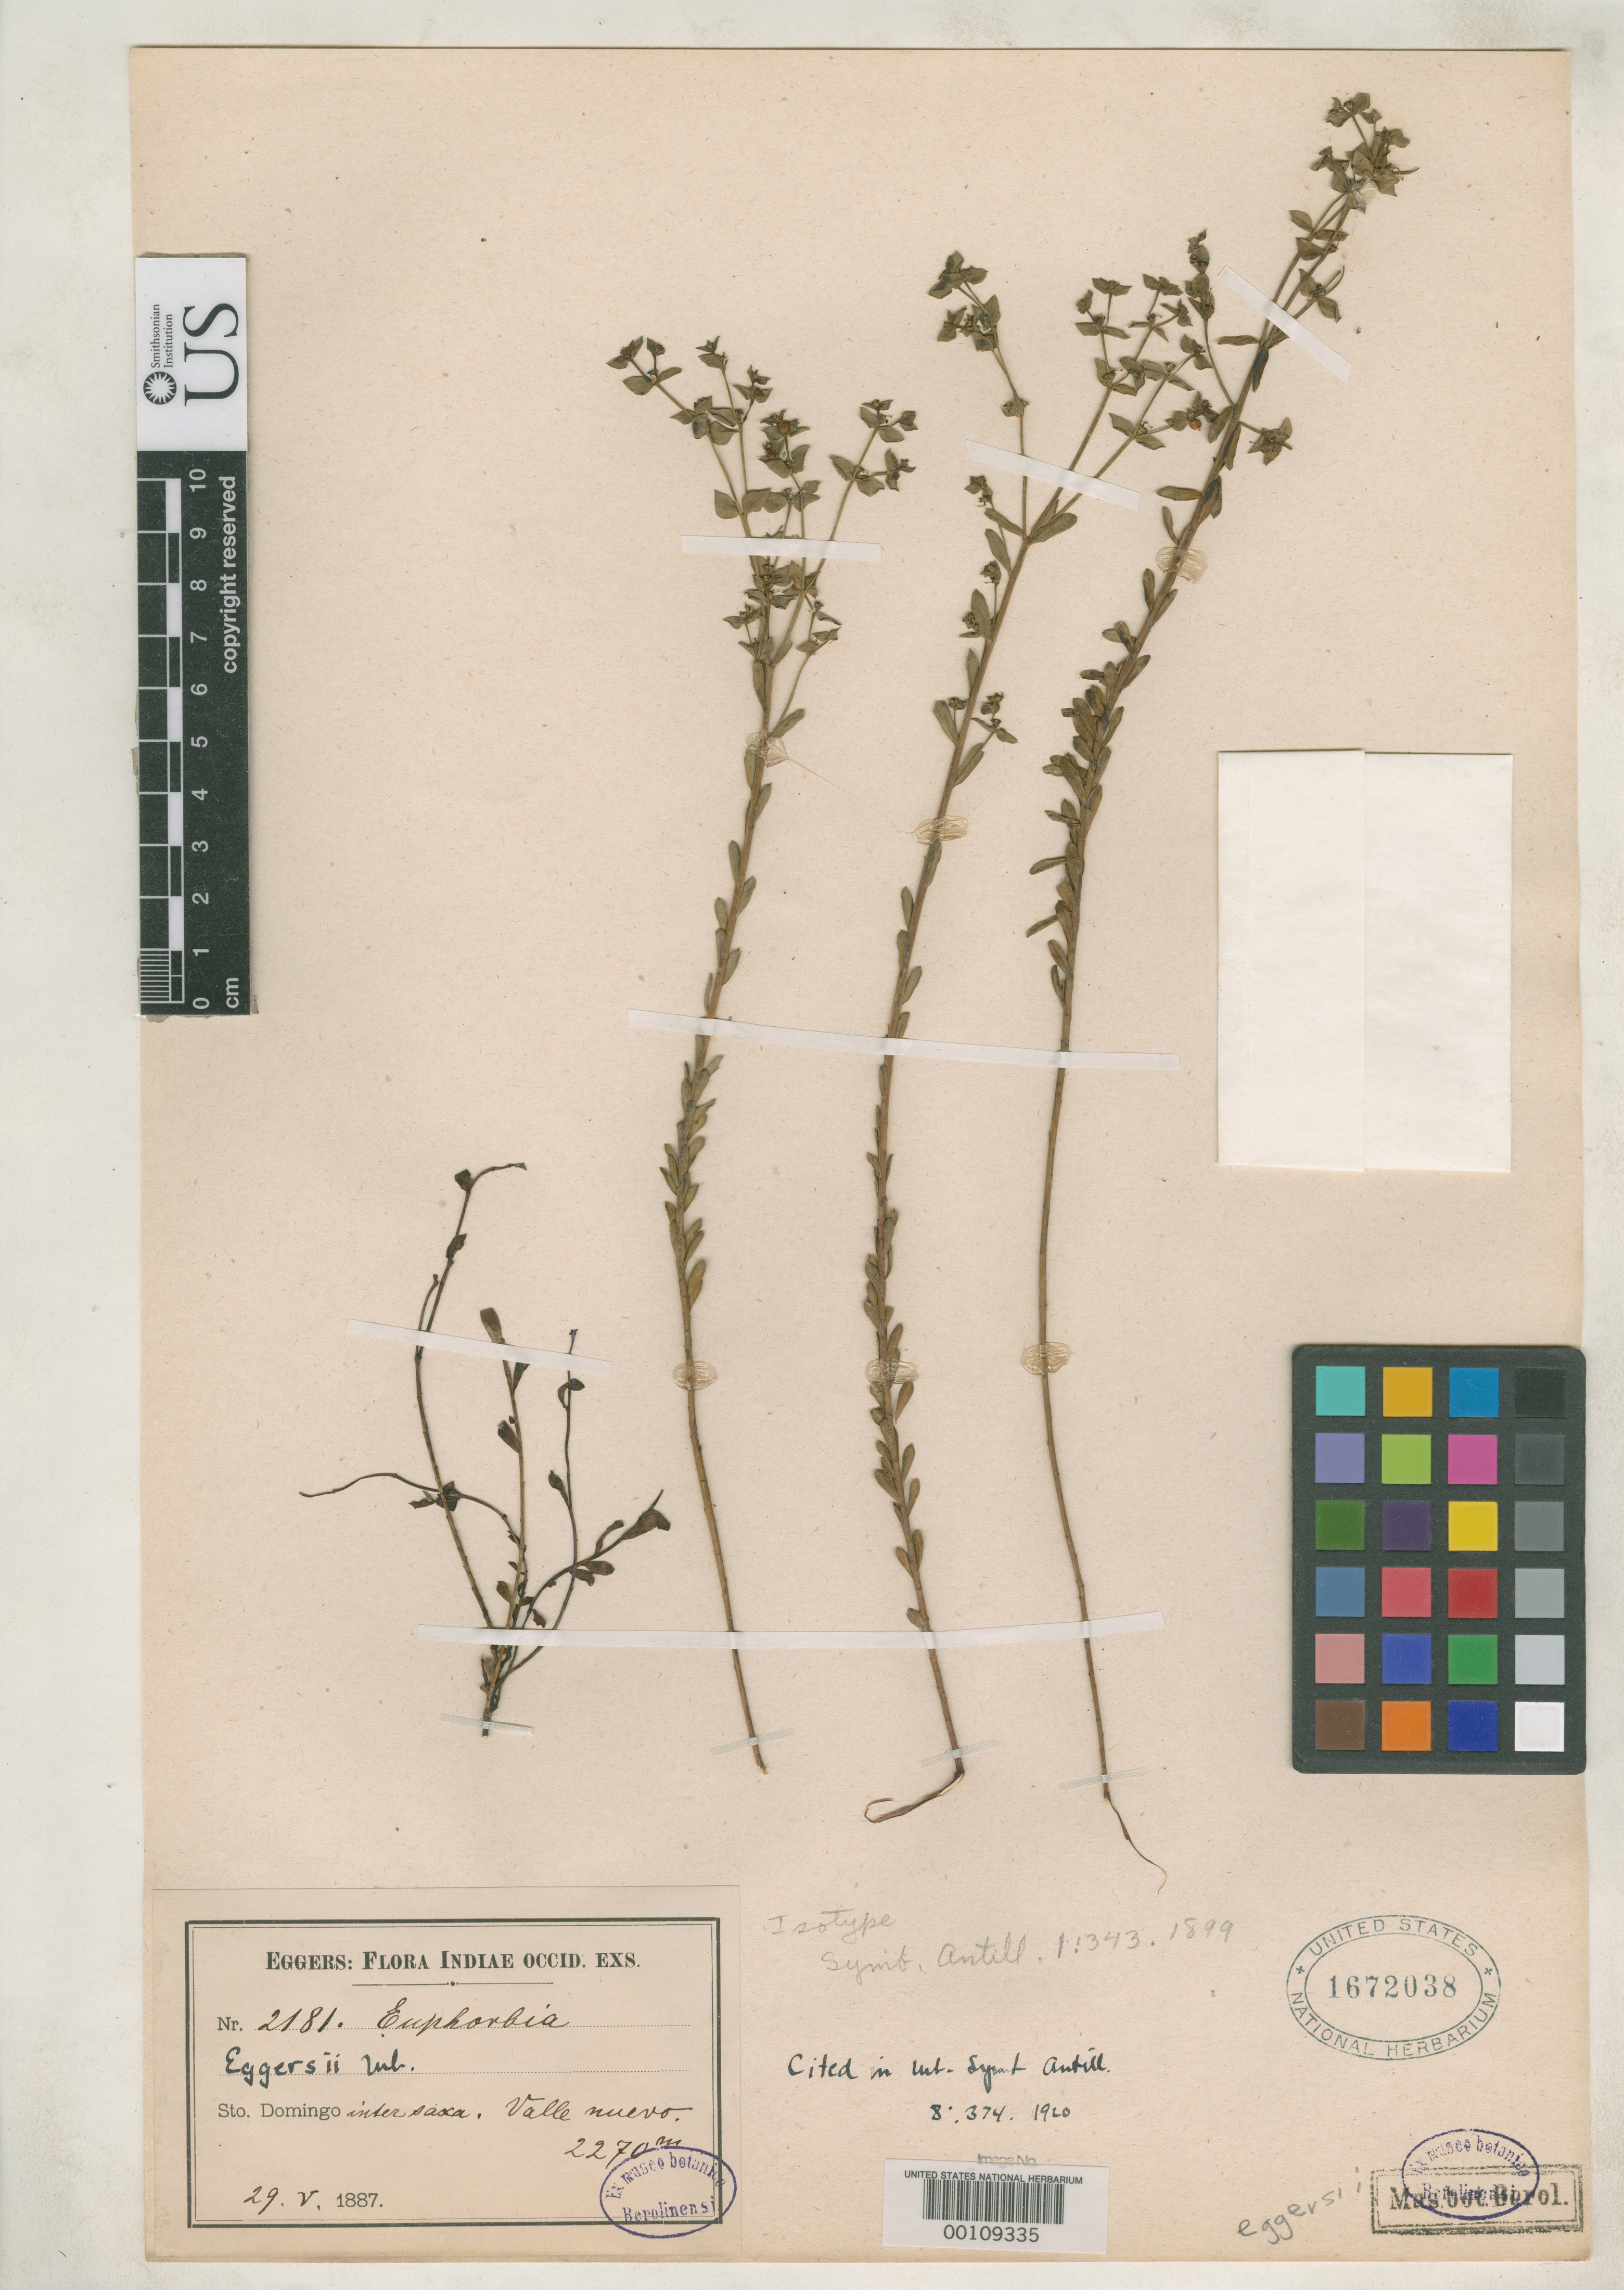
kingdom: Plantae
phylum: Tracheophyta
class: Magnoliopsida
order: Malpighiales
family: Euphorbiaceae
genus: Euphorbia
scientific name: Euphorbia eggersii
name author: Urb.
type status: Isotype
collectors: H. F. A. von Eggers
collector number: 2181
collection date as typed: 29 May 1887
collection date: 1887-05-29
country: Dominican Republic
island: Hispaniola Island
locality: Valle Nuevo.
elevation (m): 2270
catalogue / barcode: US 1672038